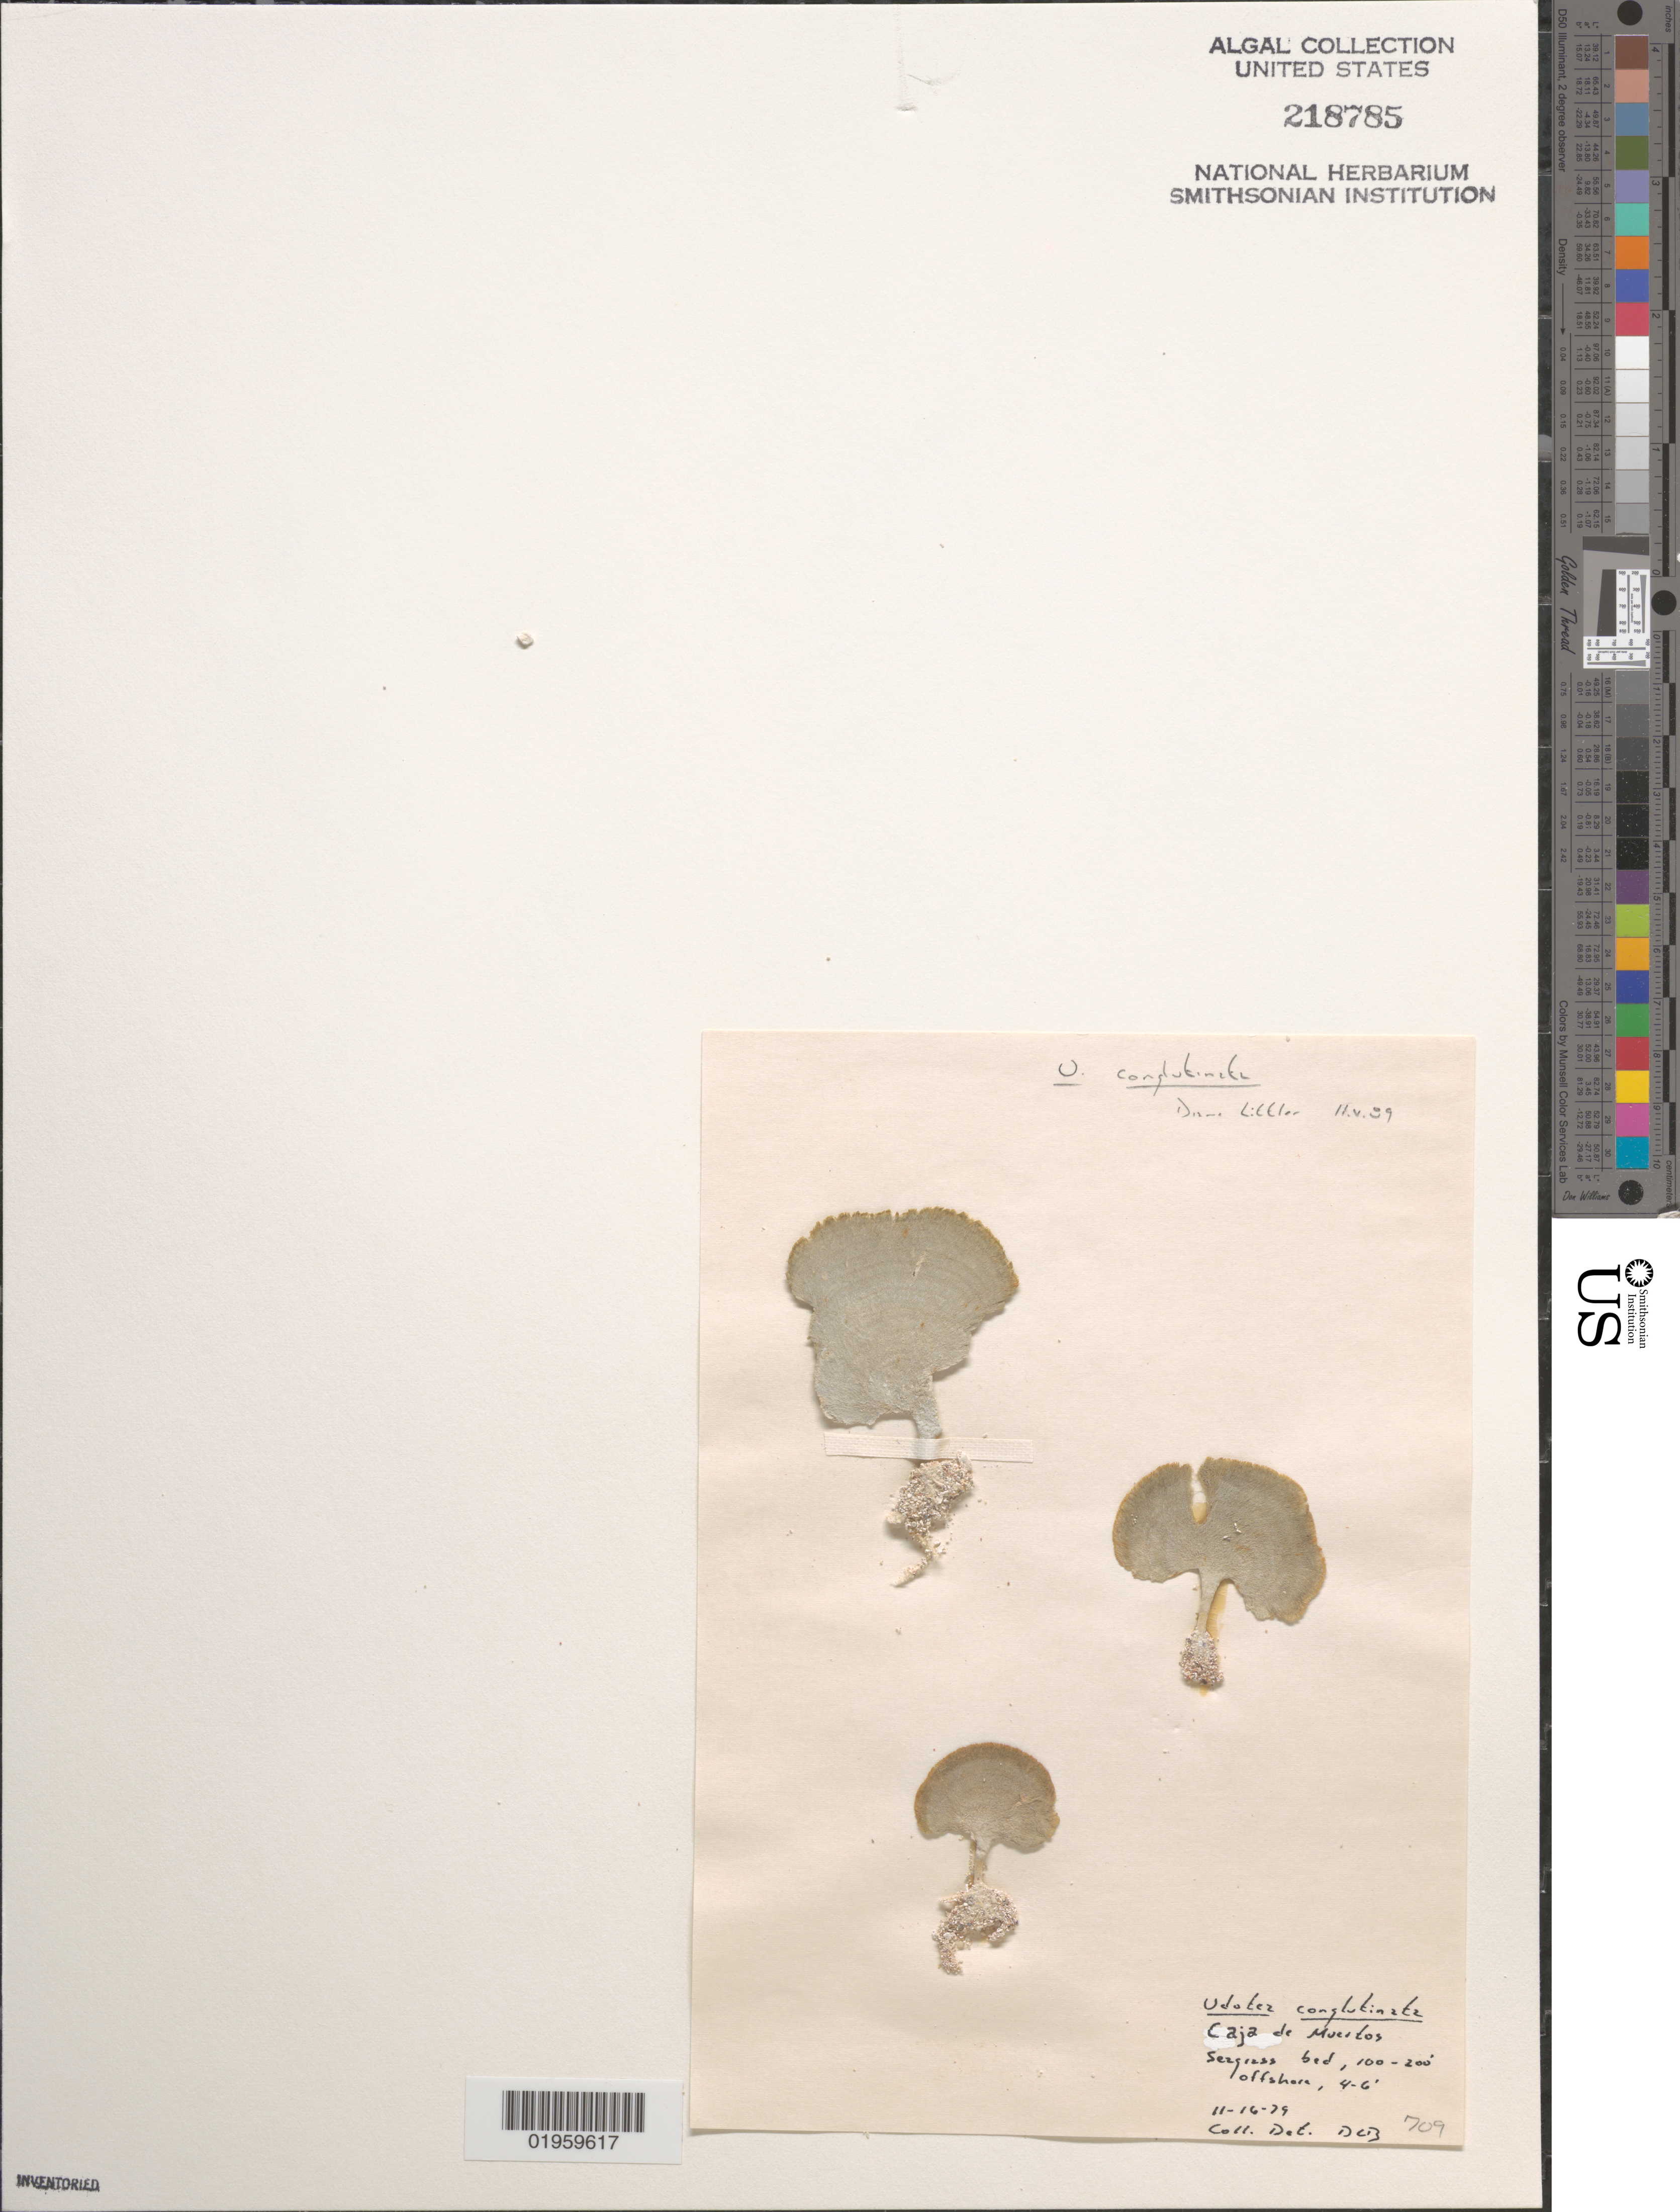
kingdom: Plantae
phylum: Chlorophyta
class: Ulvophyceae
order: Bryopsidales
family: Udoteaceae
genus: Udotea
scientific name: Udotea conglutinata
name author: (Ellis & Sol.) J.V.Lamouroux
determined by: Ballantine, D. L.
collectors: D.L. Ballantine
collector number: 709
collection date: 1979-11-16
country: Puerto Rico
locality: Caja de Muertos. Seagrass bed offshore.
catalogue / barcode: US 218785